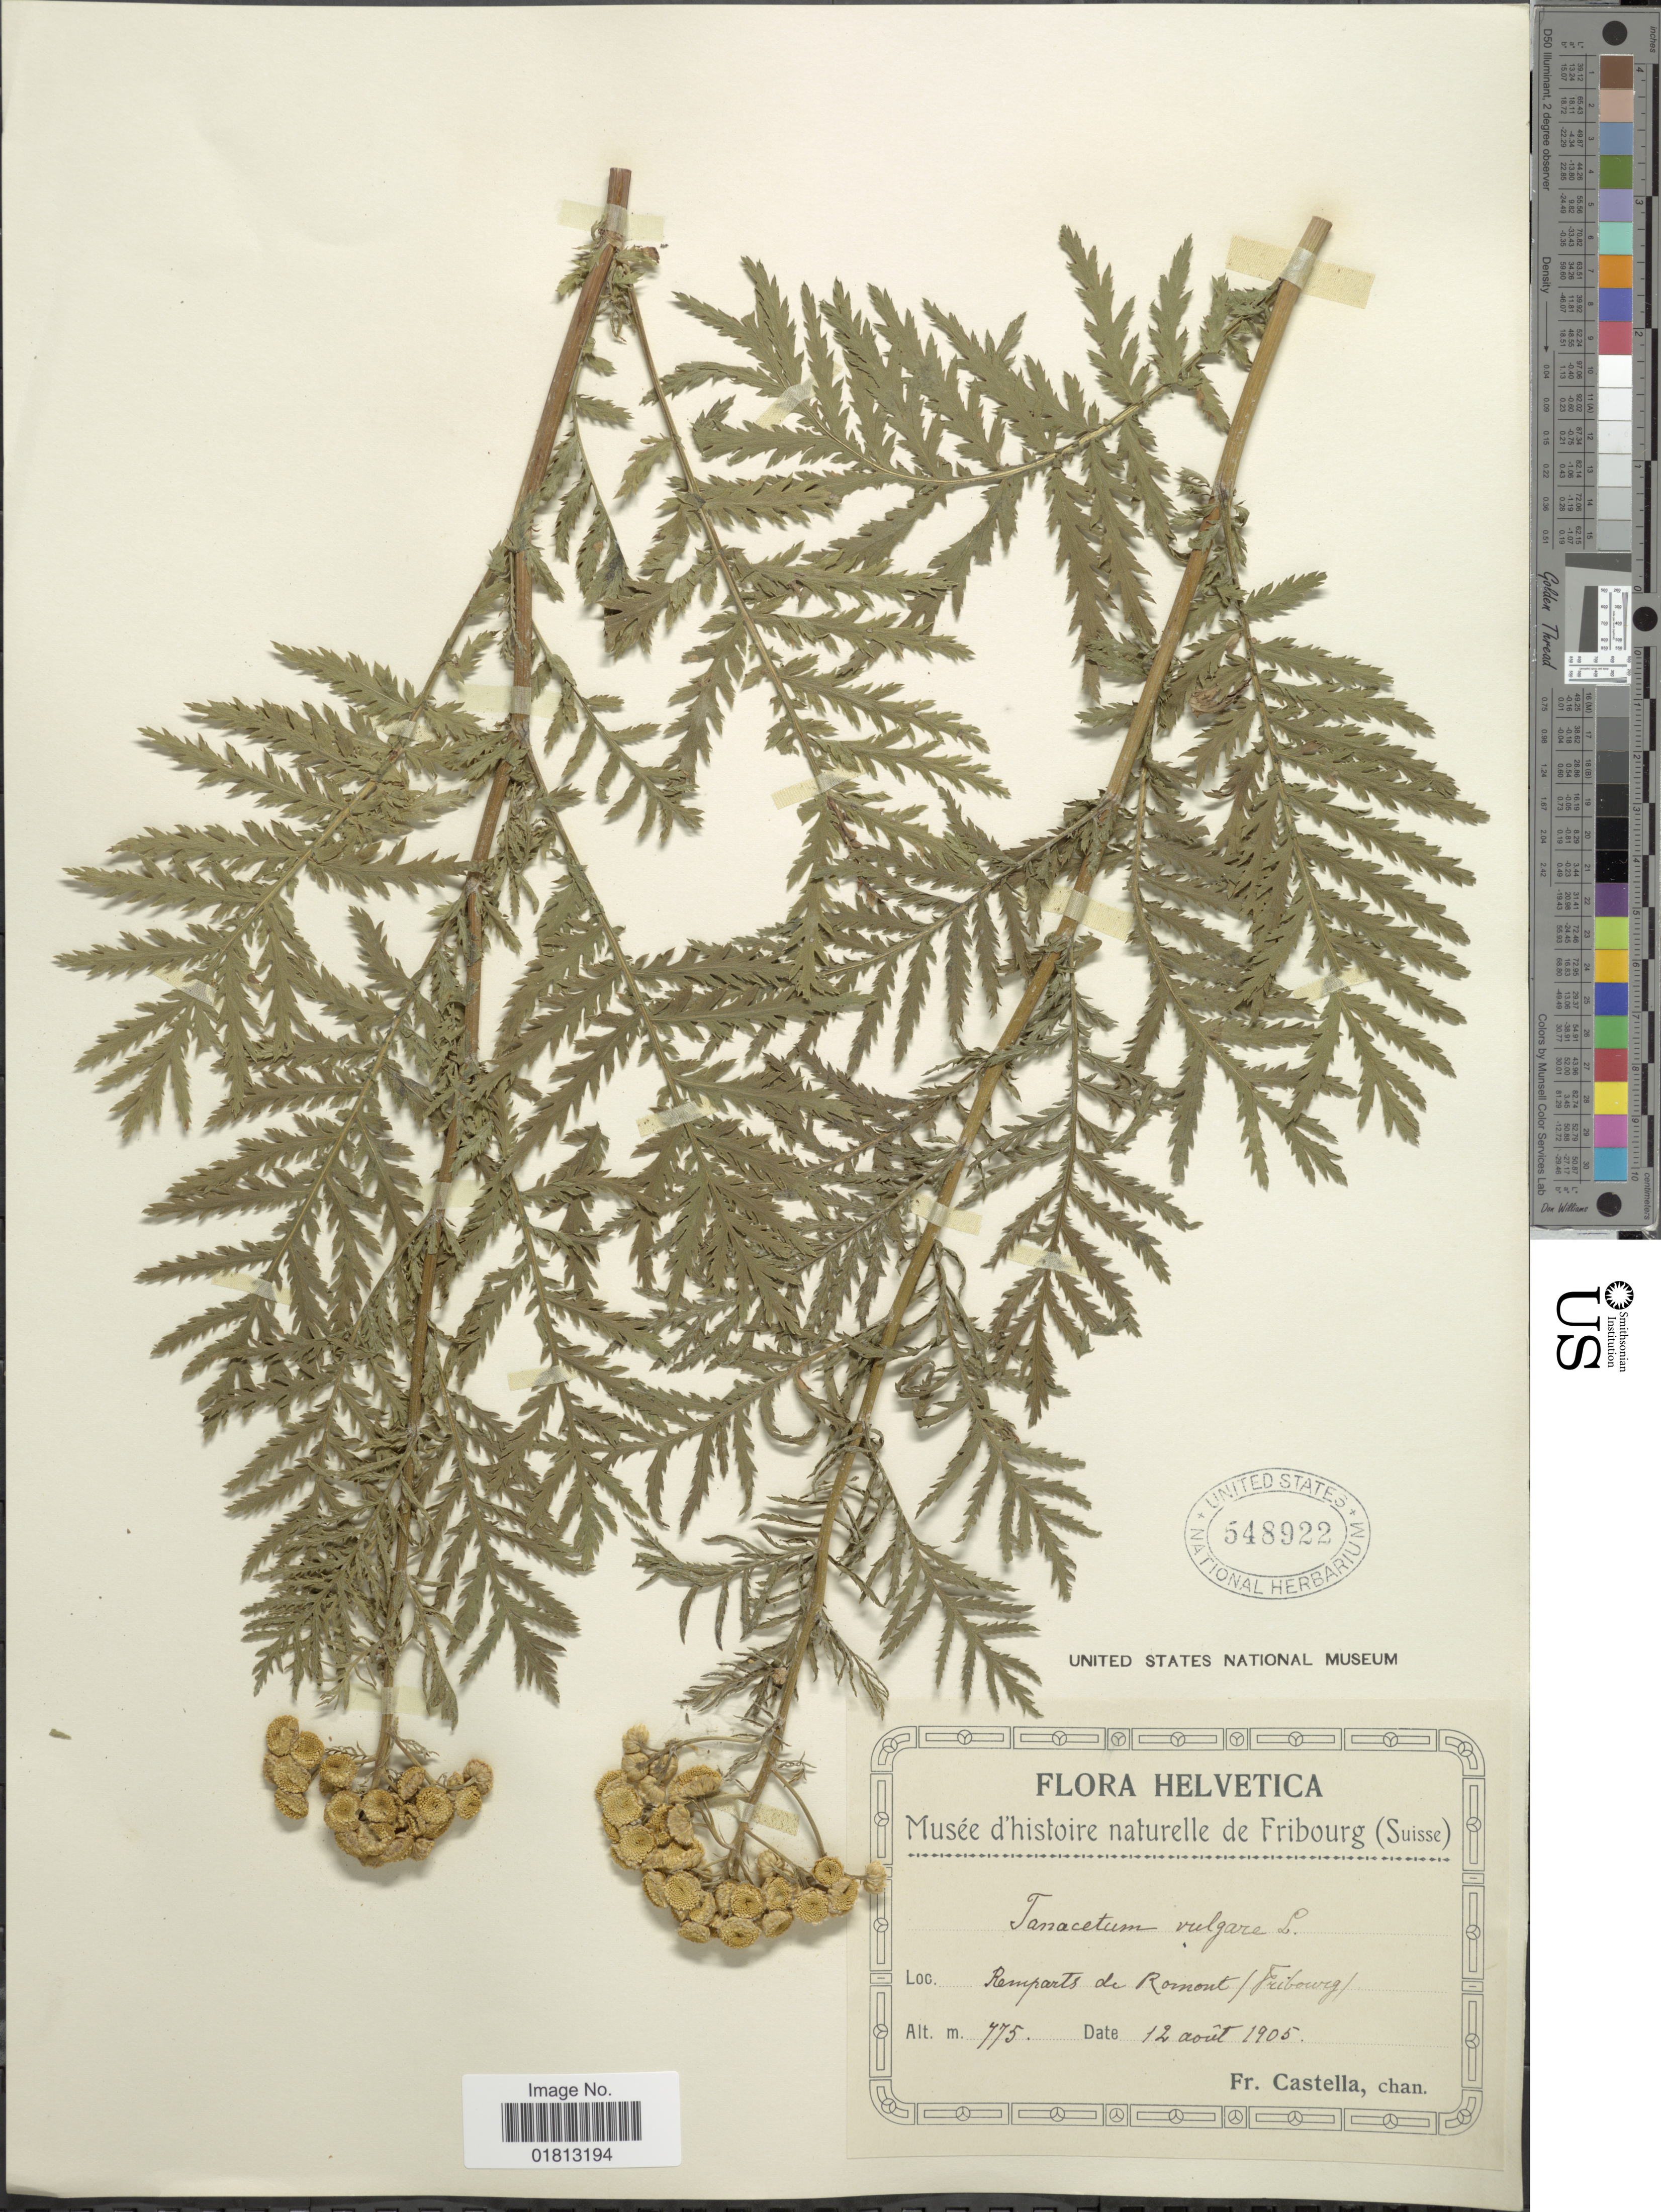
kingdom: Plantae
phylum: Tracheophyta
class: Magnoliopsida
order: Asterales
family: Asteraceae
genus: Tanacetum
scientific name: Tanacetum vulgare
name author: L.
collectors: Fr. Castella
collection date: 1905-08-12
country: Switzerland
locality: Helvetica, Remparts de Rainont (Frebourg)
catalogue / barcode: US 548922